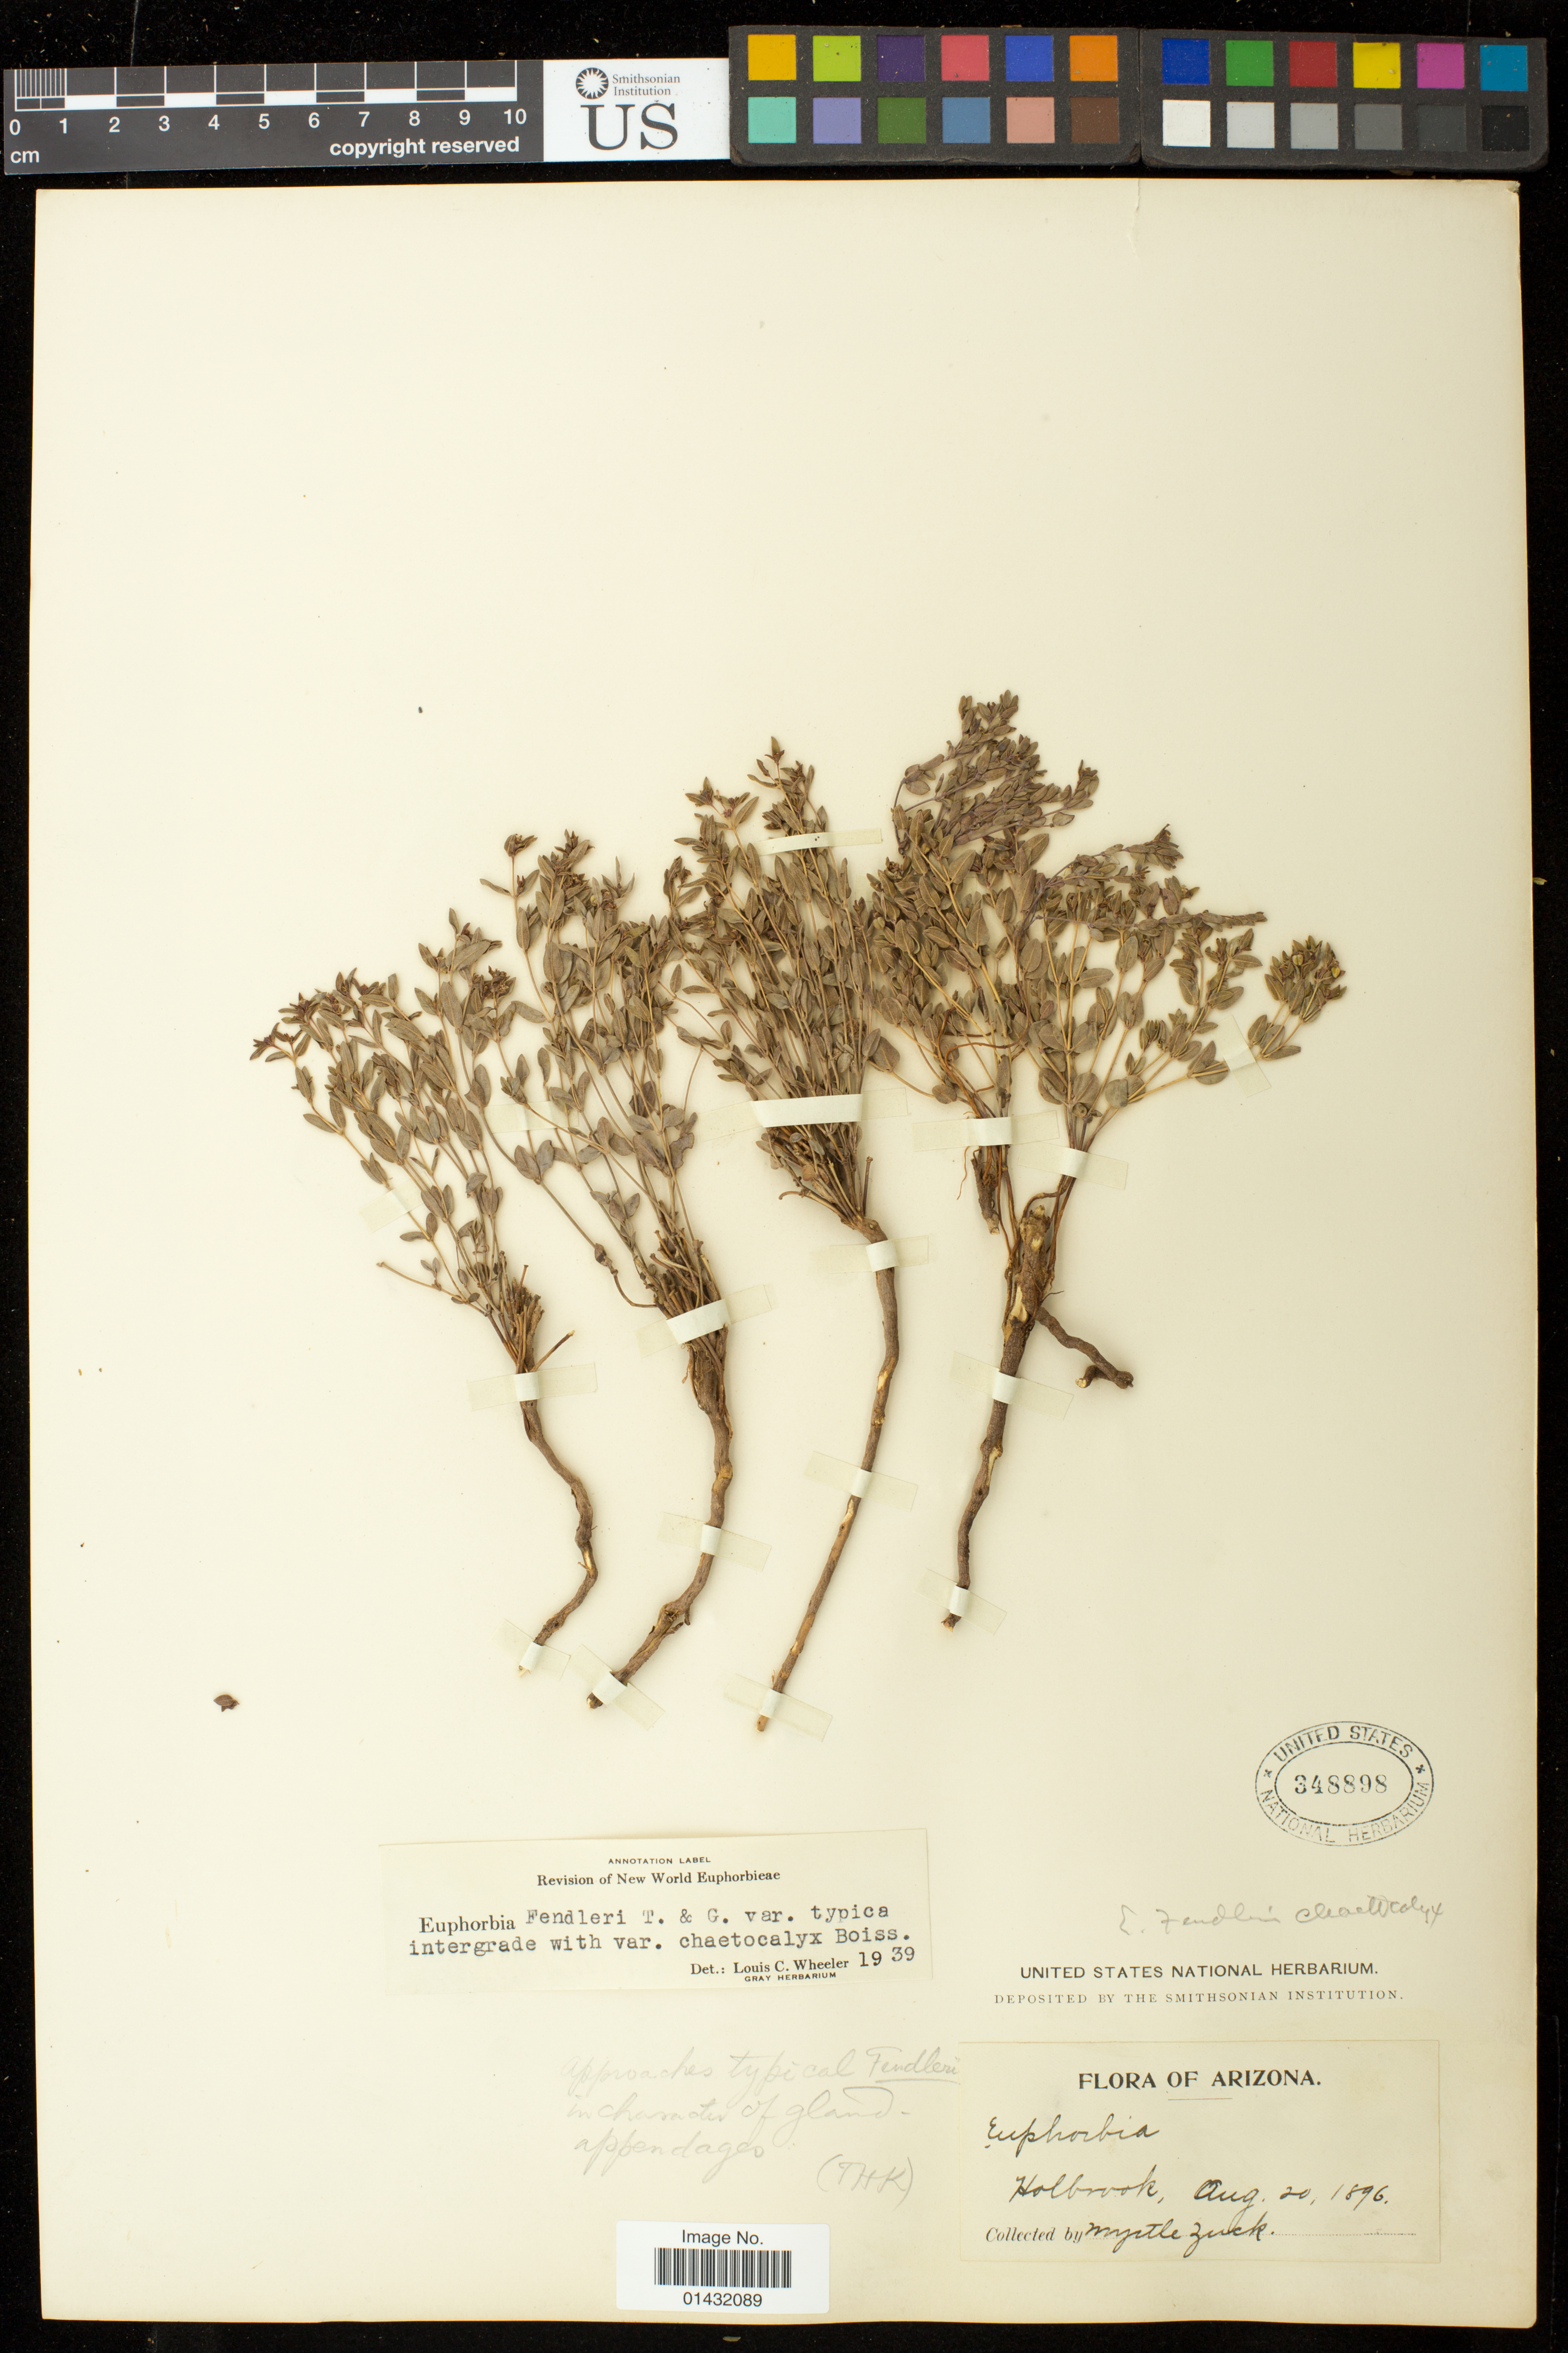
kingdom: Plantae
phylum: Tracheophyta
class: Magnoliopsida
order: Malpighiales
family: Euphorbiaceae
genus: Euphorbia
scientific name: Euphorbia chaetocalyx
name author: Tidestr.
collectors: M. Zuck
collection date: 1896-08-20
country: United States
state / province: Arizona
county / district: Navajo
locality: Holbrook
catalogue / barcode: US 348898